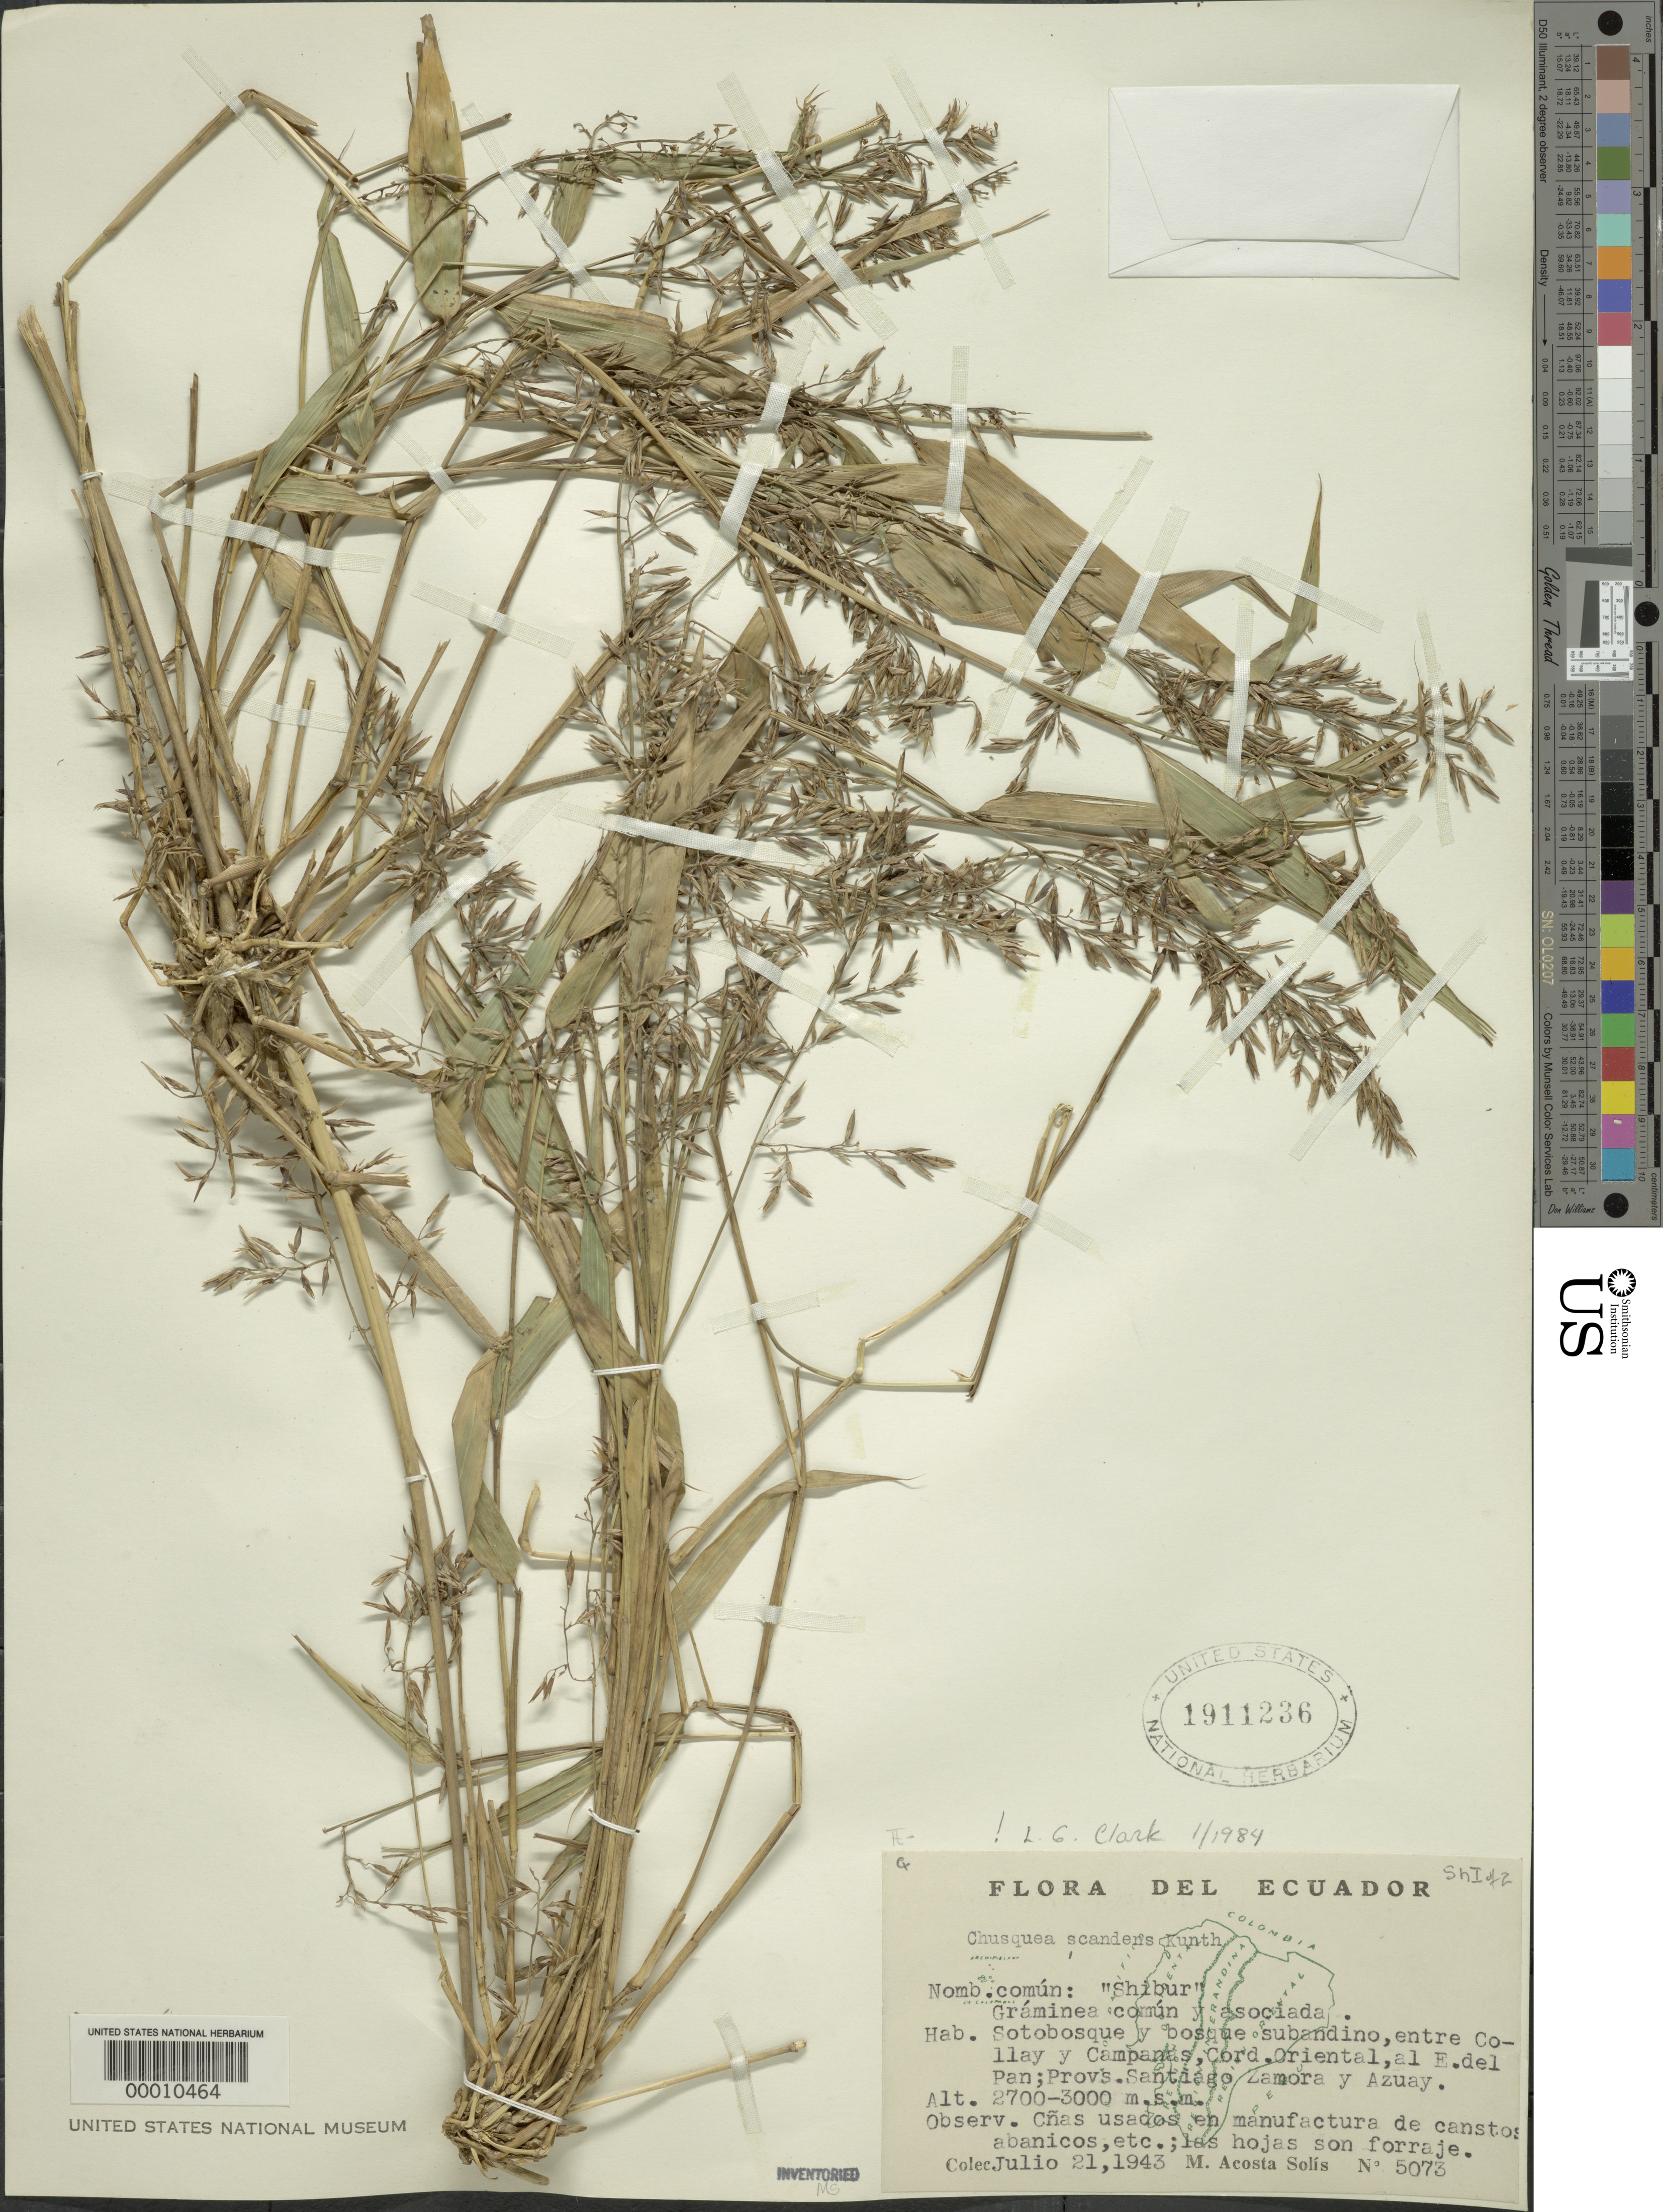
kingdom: Plantae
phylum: Tracheophyta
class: Liliopsida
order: Poales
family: Poaceae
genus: Chusquea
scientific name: Chusquea scandens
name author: Kunth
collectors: M. Acosta Solis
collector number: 5073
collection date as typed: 21 Jul 1943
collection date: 1943-07-21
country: Ecuador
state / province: Azuay / Morona-Santiago / Zamora-Chinchipe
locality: Entre Collay y Campanas, Provs. Santiago, Zamora, y Azuay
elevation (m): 2700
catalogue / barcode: US 1911236